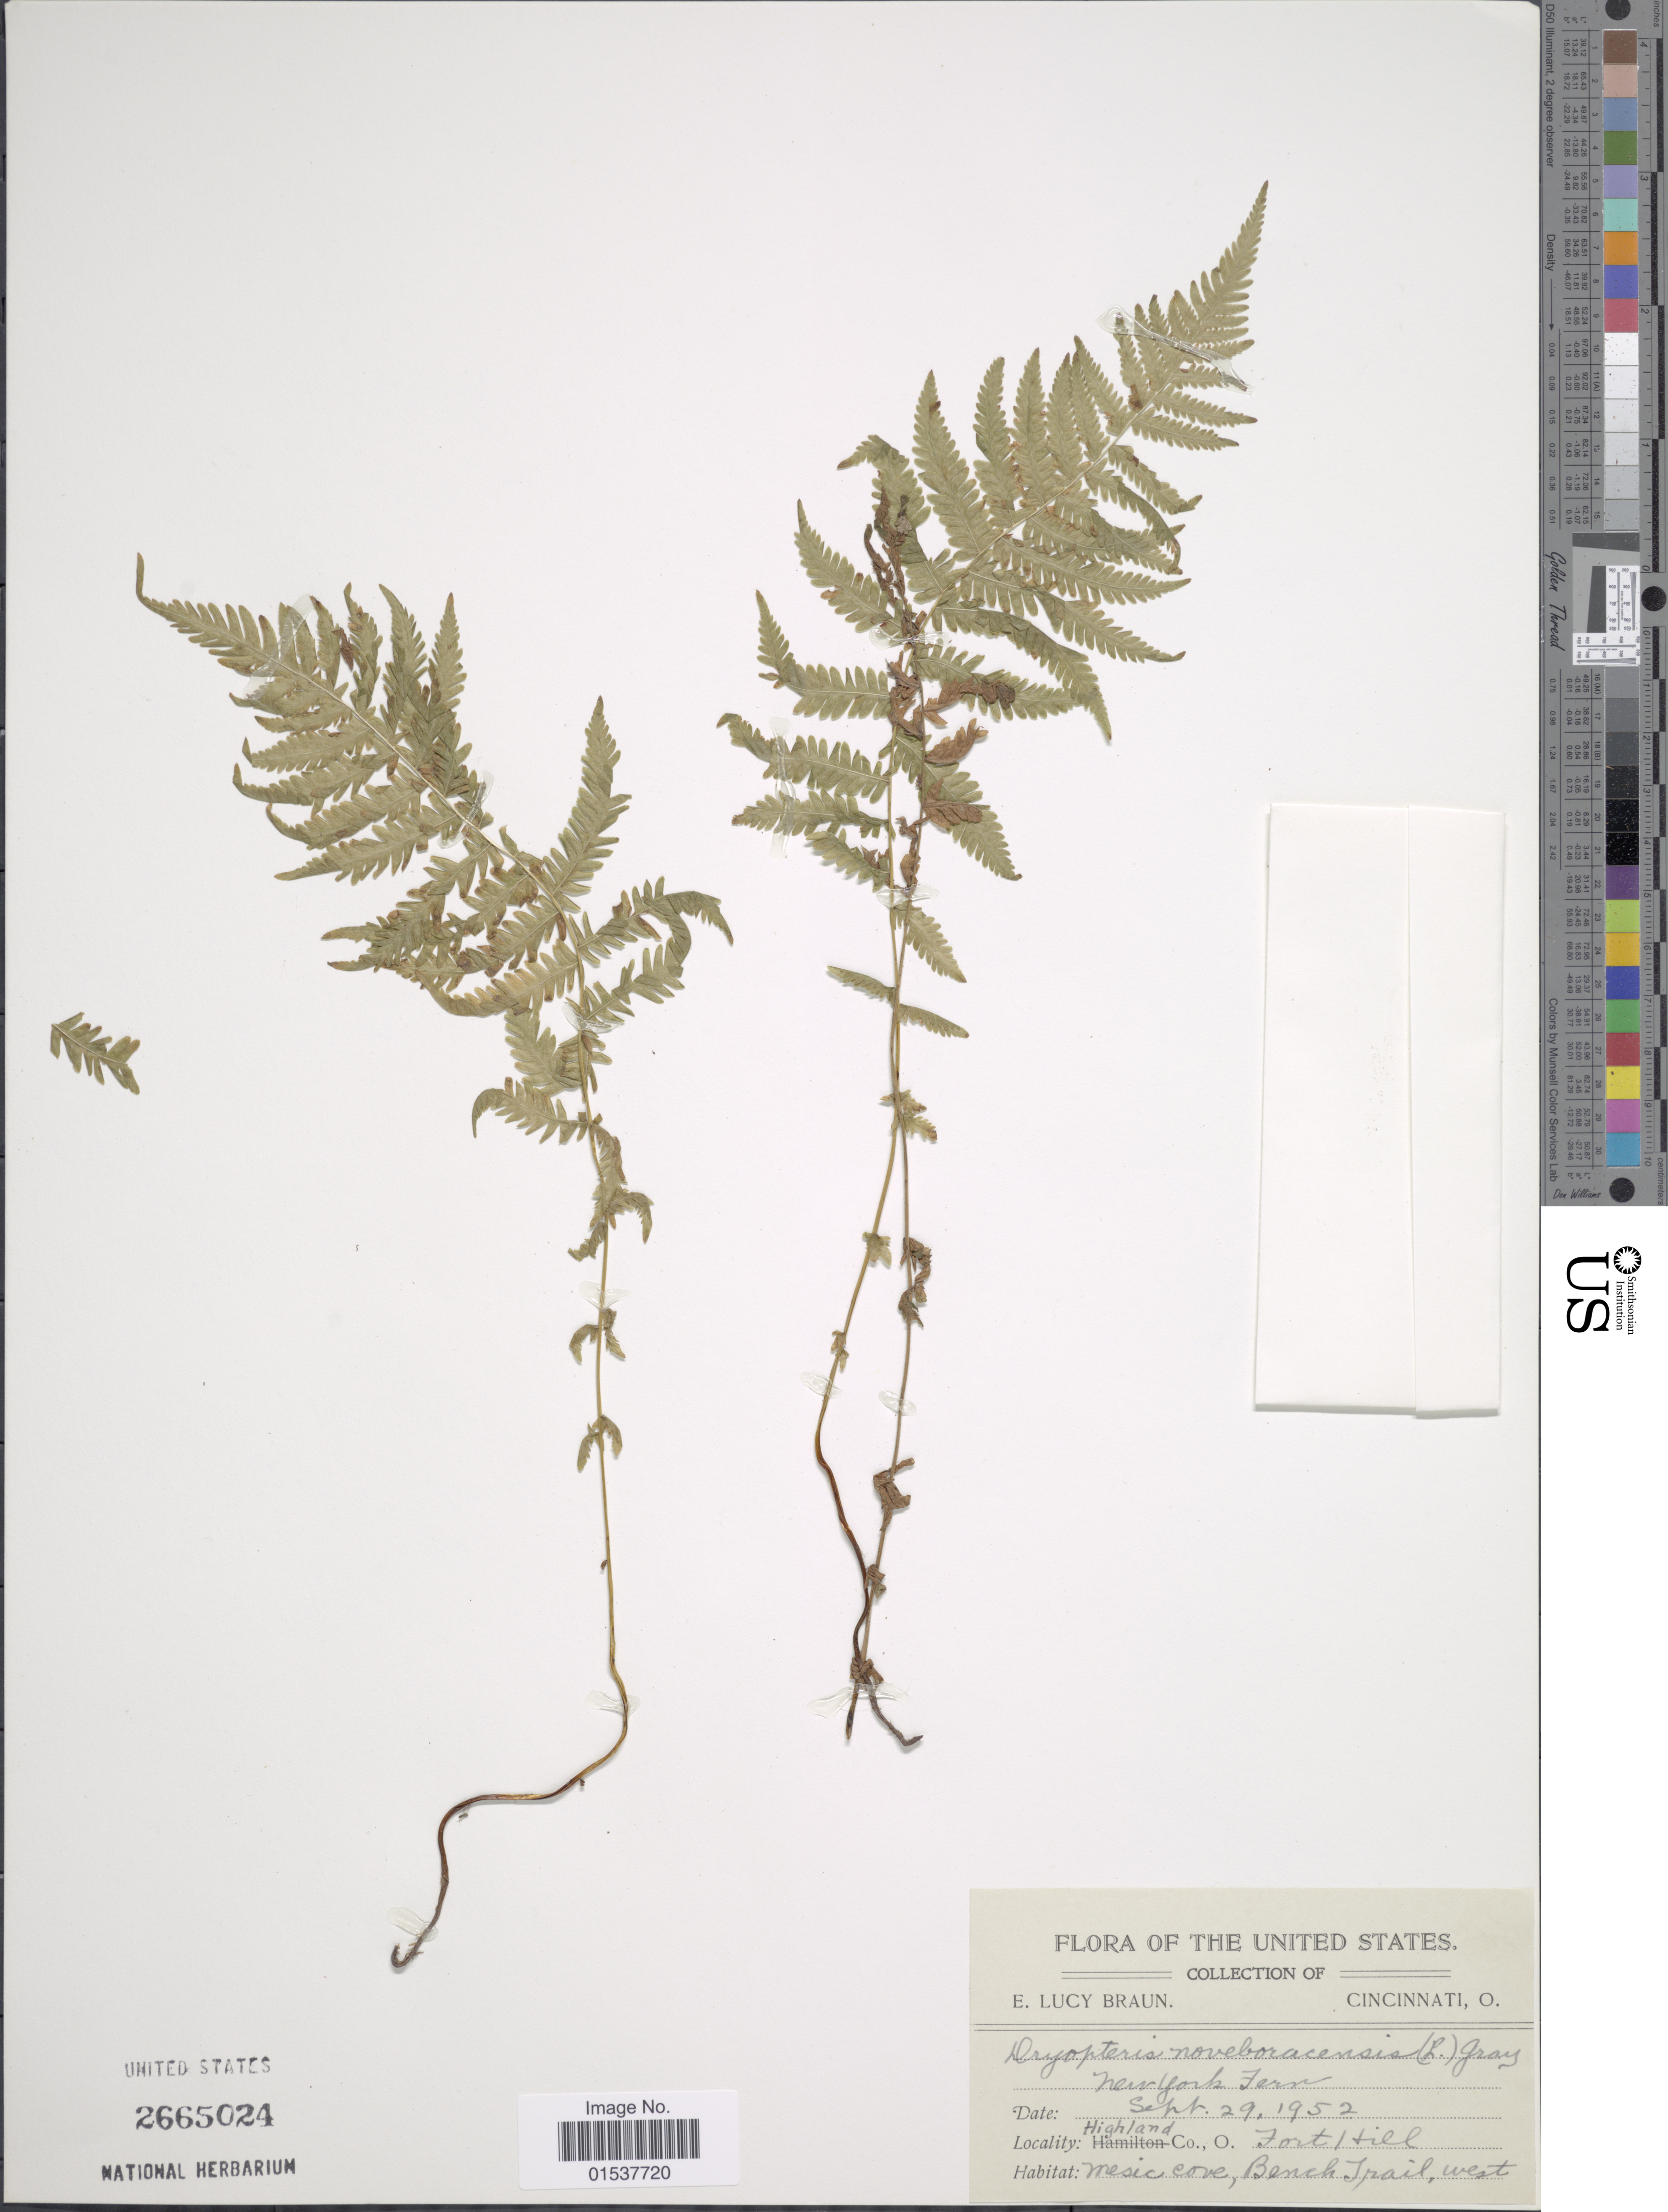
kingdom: Plantae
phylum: Tracheophyta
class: Polypodiopsida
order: Polypodiales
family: Thelypteridaceae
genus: Parathelypteris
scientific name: Parathelypteris noveboracensis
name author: (L.) Ching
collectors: E. L. Braun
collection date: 1952-09-29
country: United States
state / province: Ohio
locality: Highland, Co., Fort Hill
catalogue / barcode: US 2665024